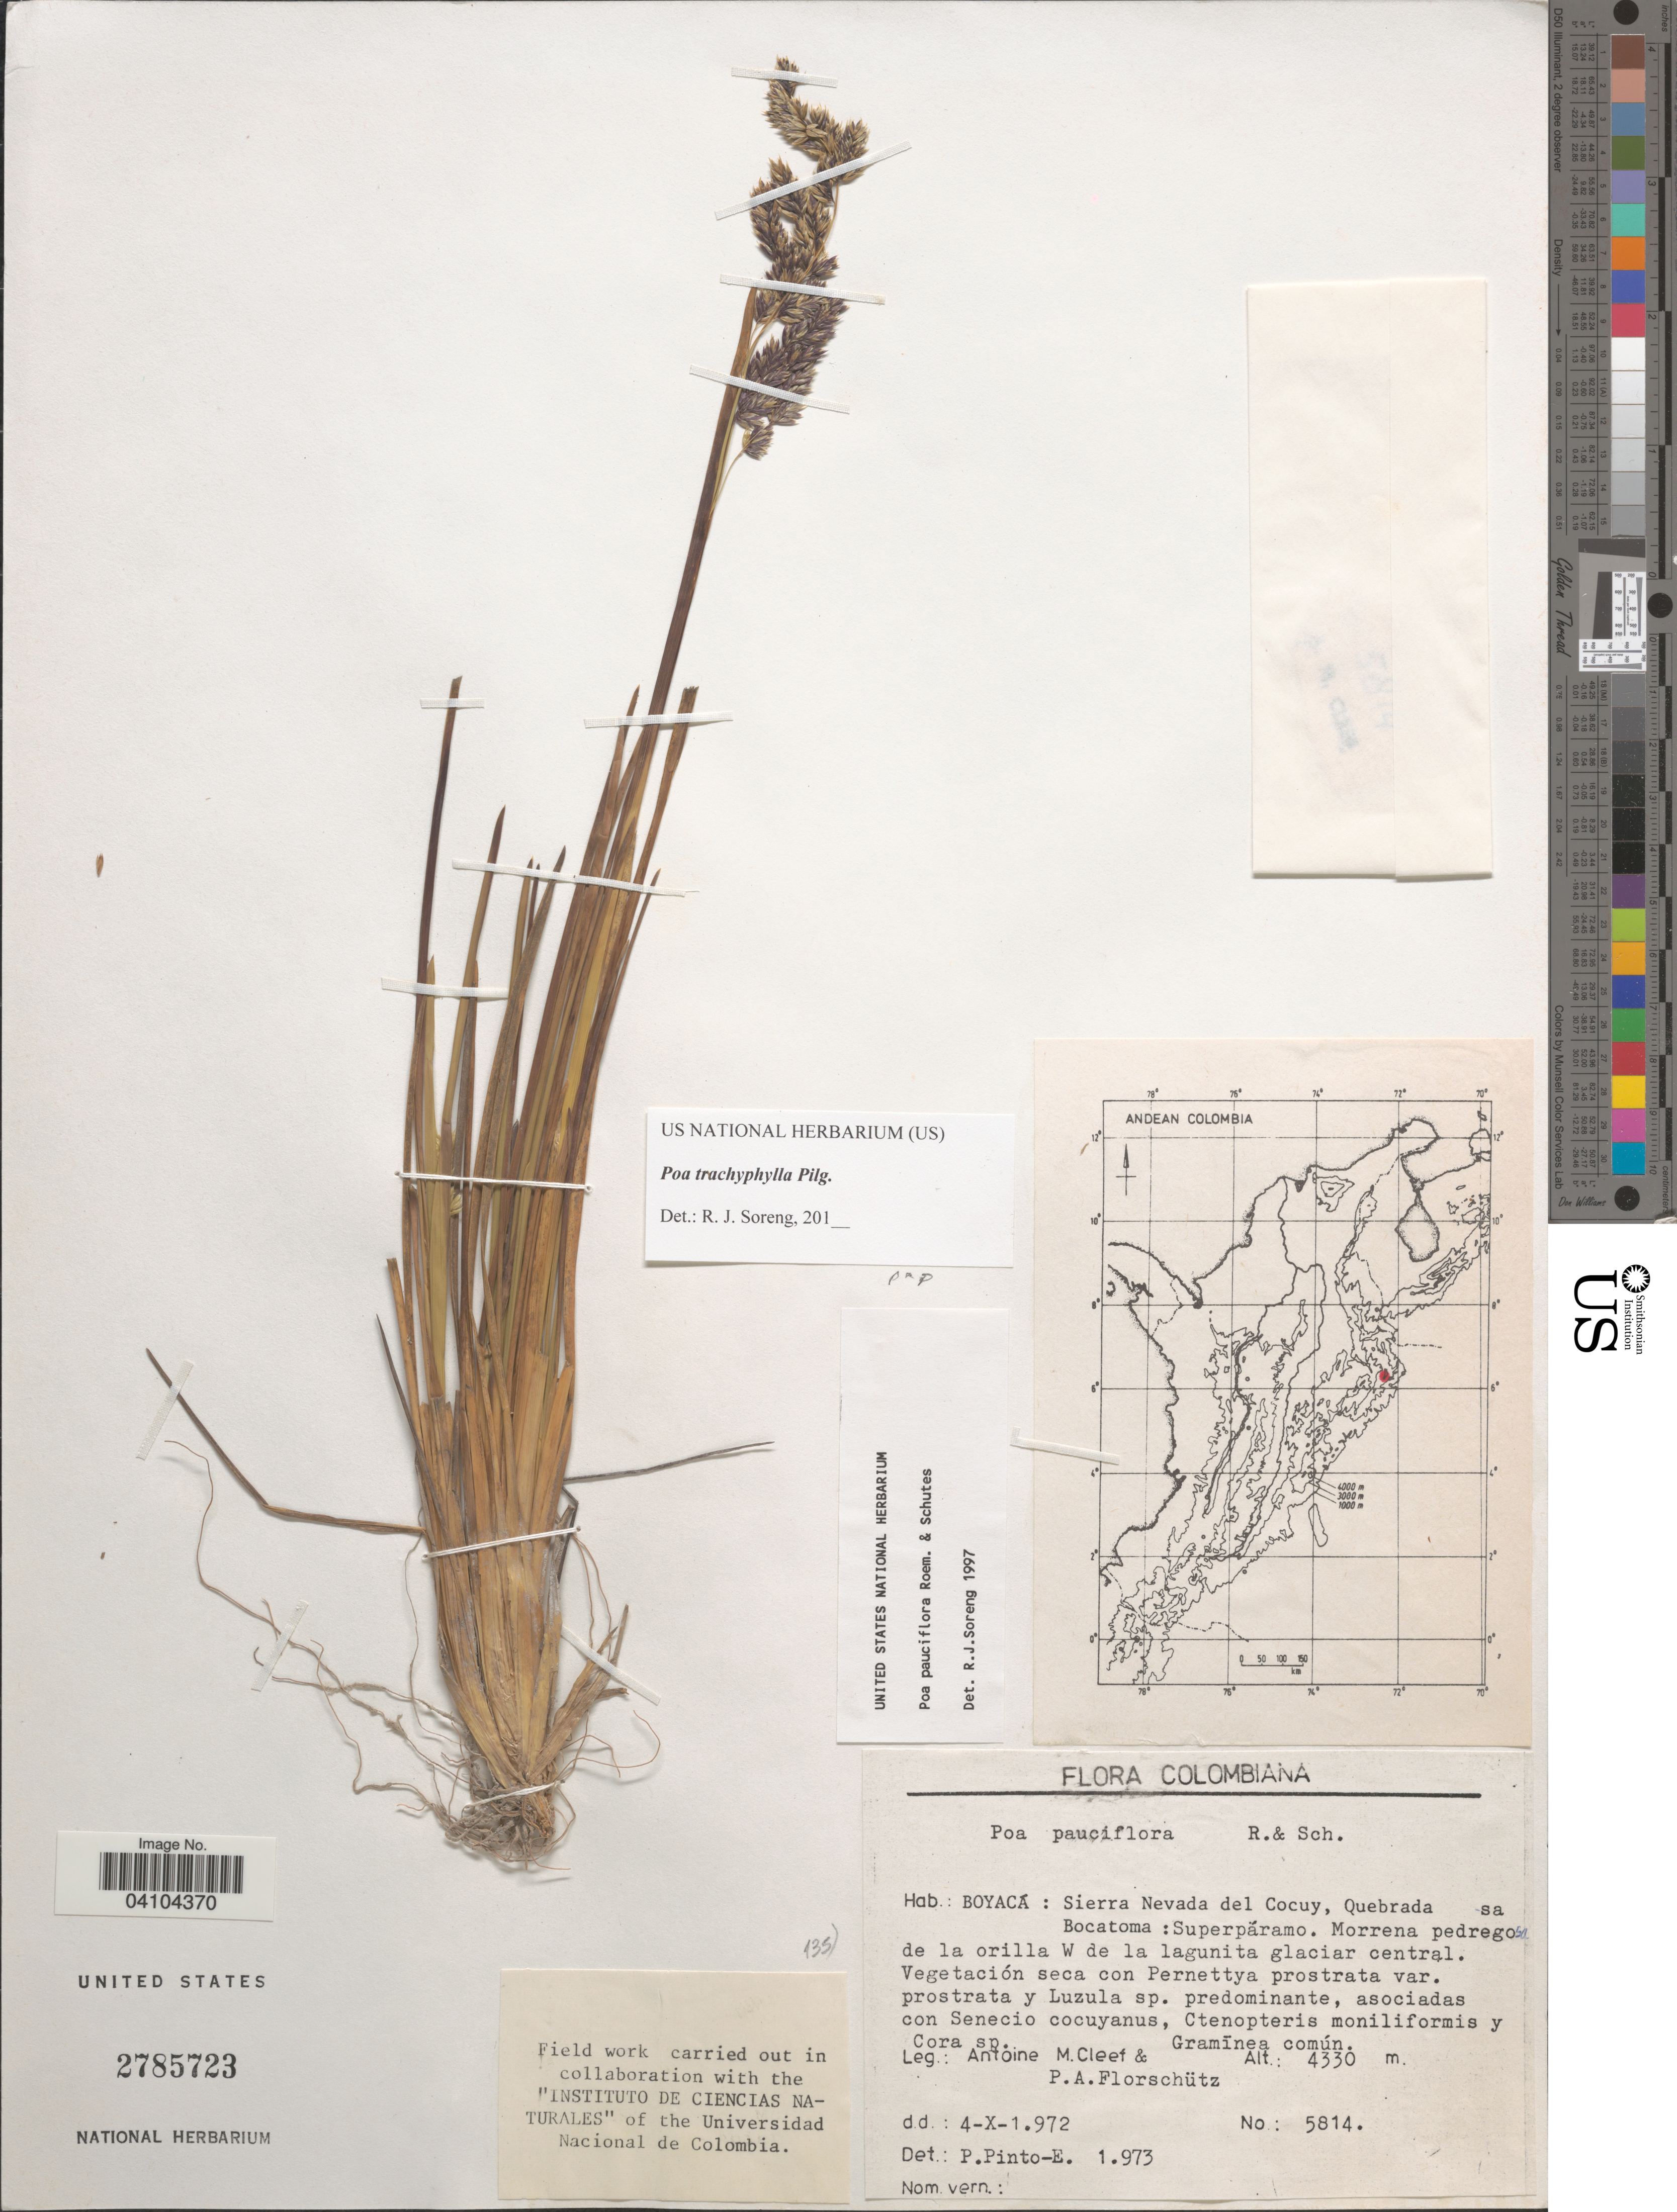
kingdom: Plantae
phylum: Tracheophyta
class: Liliopsida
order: Poales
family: Poaceae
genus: Poa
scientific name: Poa trachyphylla Hack., nom. illeg.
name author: Hack.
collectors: A. M. Cleef & P. Florschütz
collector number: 5814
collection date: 1972-10-04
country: Colombia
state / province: Boyacá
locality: Sierra Nevada del Cocuy, Quebrada Bocatoma: Superpáramo. Morrena pedregosa de la orilla W de la lagunita glaciar central.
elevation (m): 4330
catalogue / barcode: US 2785723